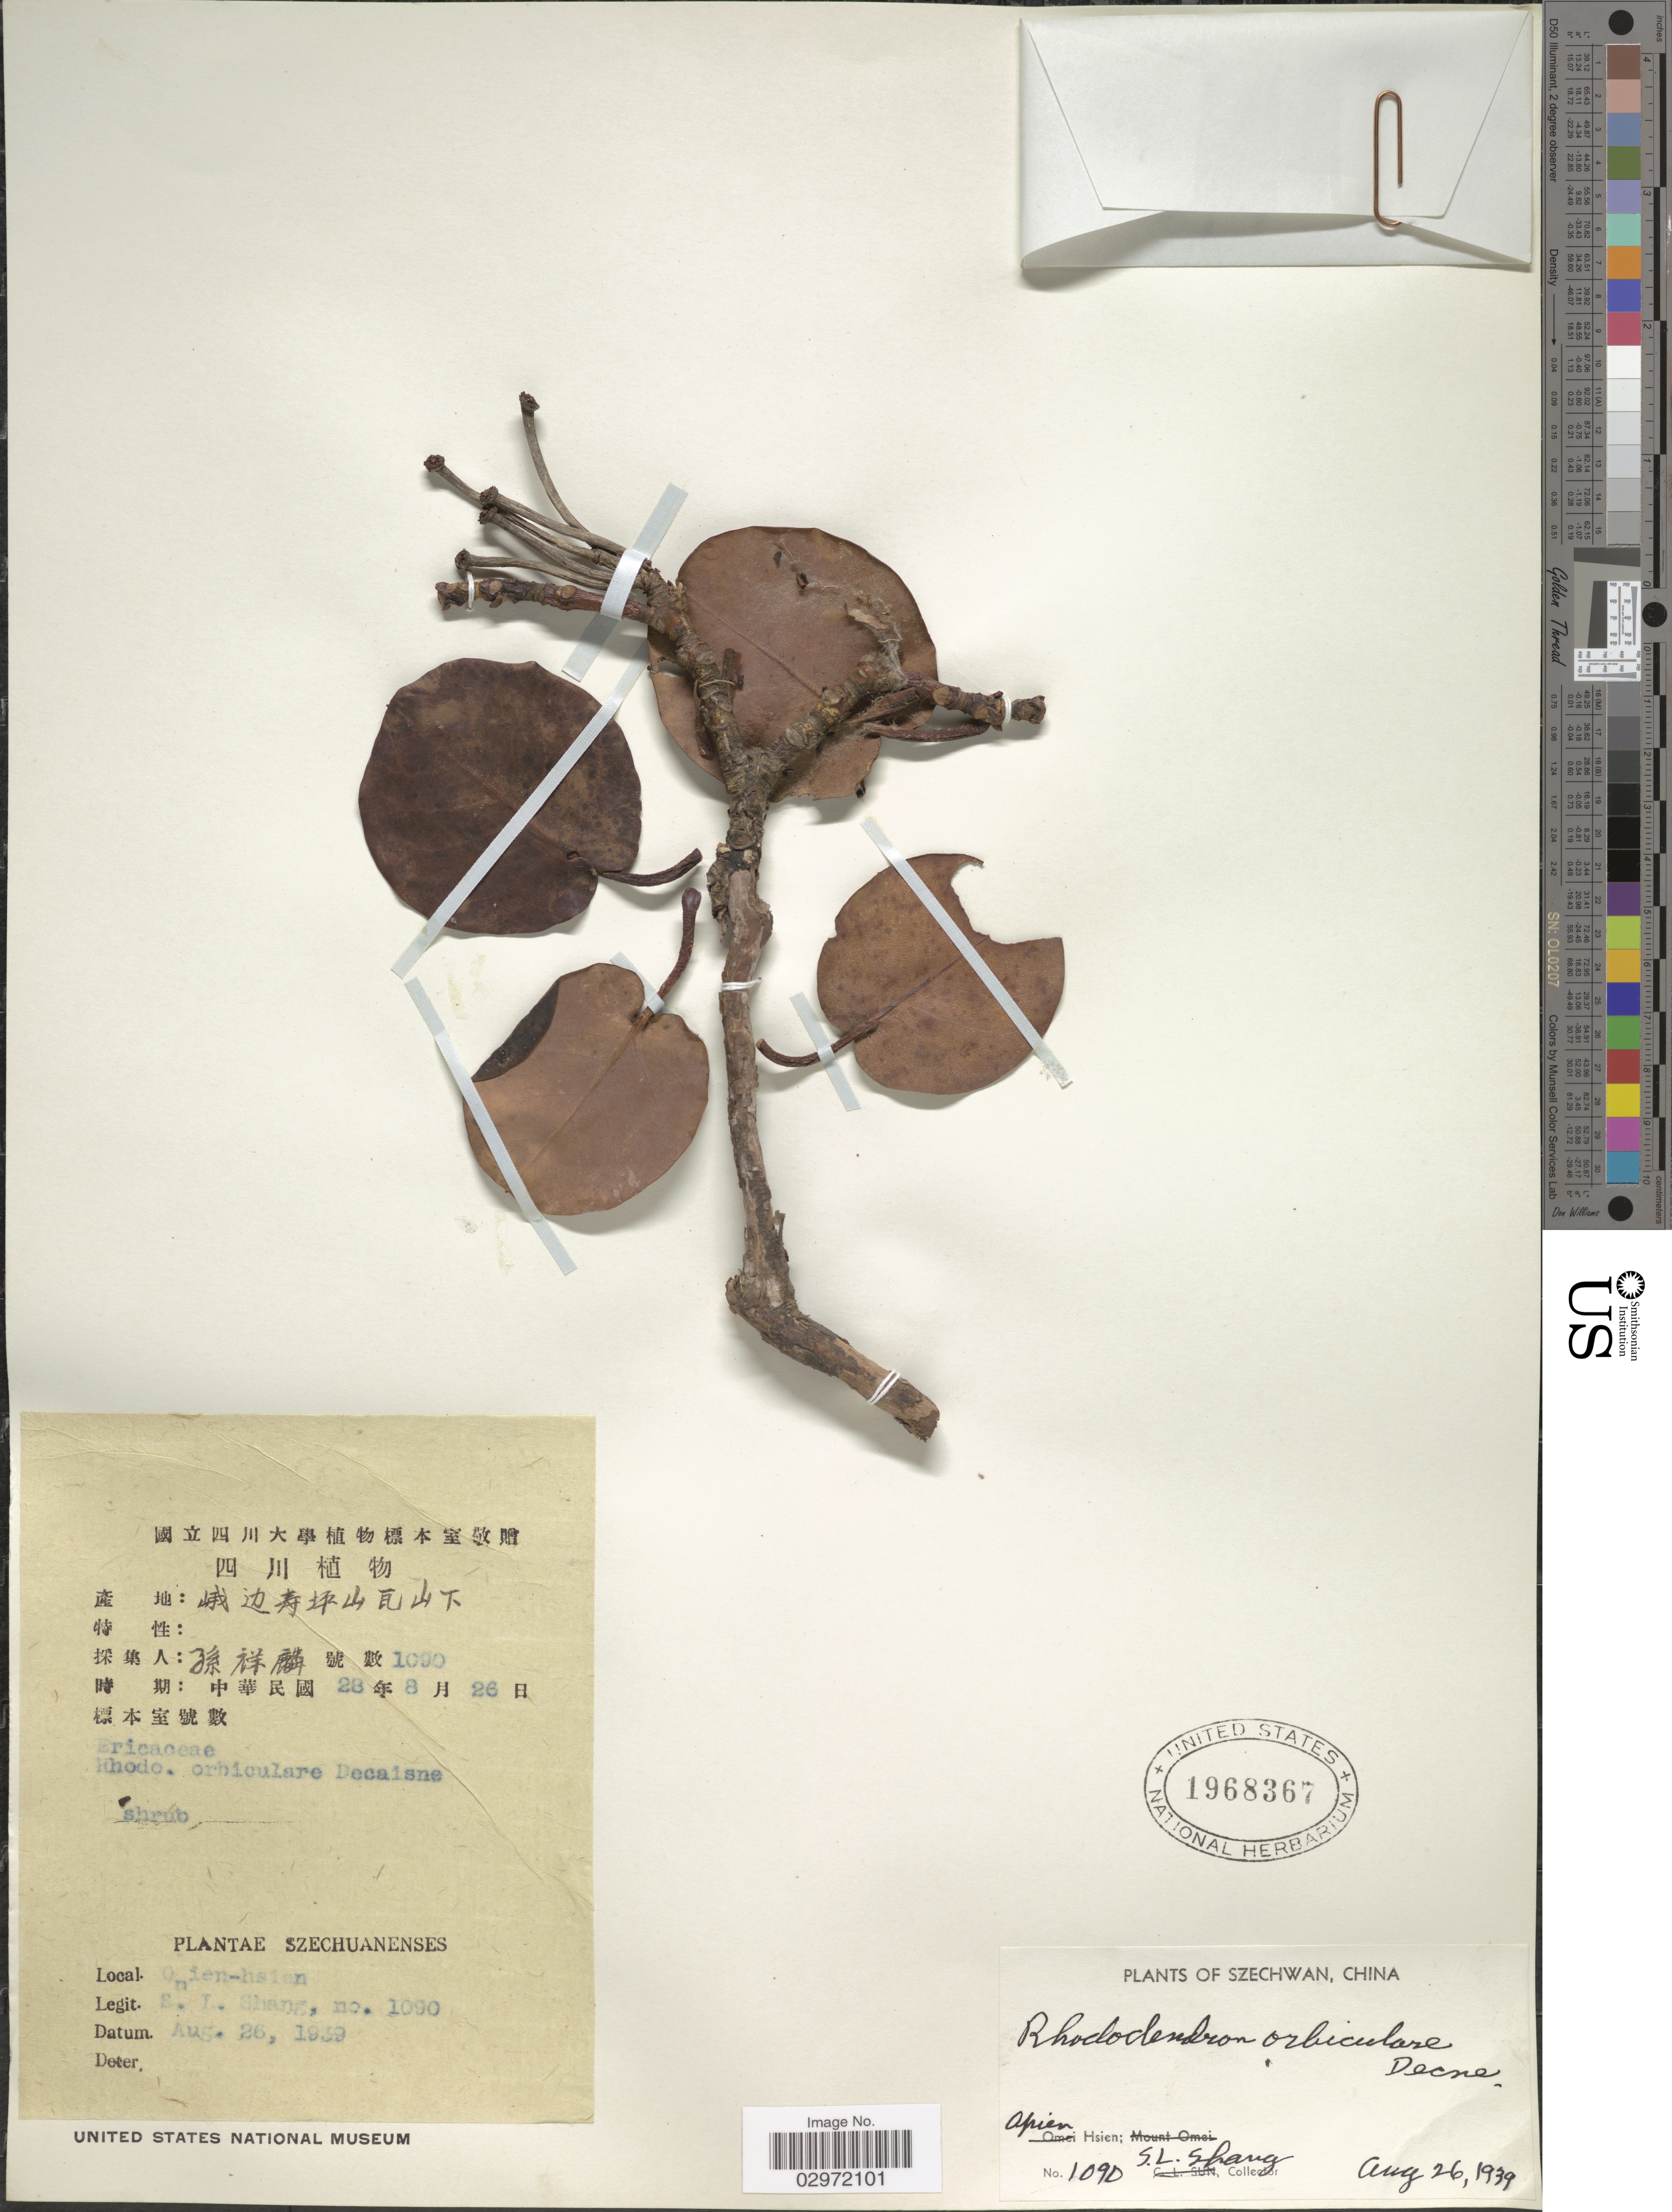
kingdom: Plantae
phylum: Tracheophyta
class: Magnoliopsida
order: Ericales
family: Ericaceae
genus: Rhododendron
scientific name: Rhododendron orbiculare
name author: Decne.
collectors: S. Shang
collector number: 1090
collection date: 1939-08-26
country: China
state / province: Sichuan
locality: Szechwan. Onein-hsien. Apien Hsien.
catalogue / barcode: US 1968367